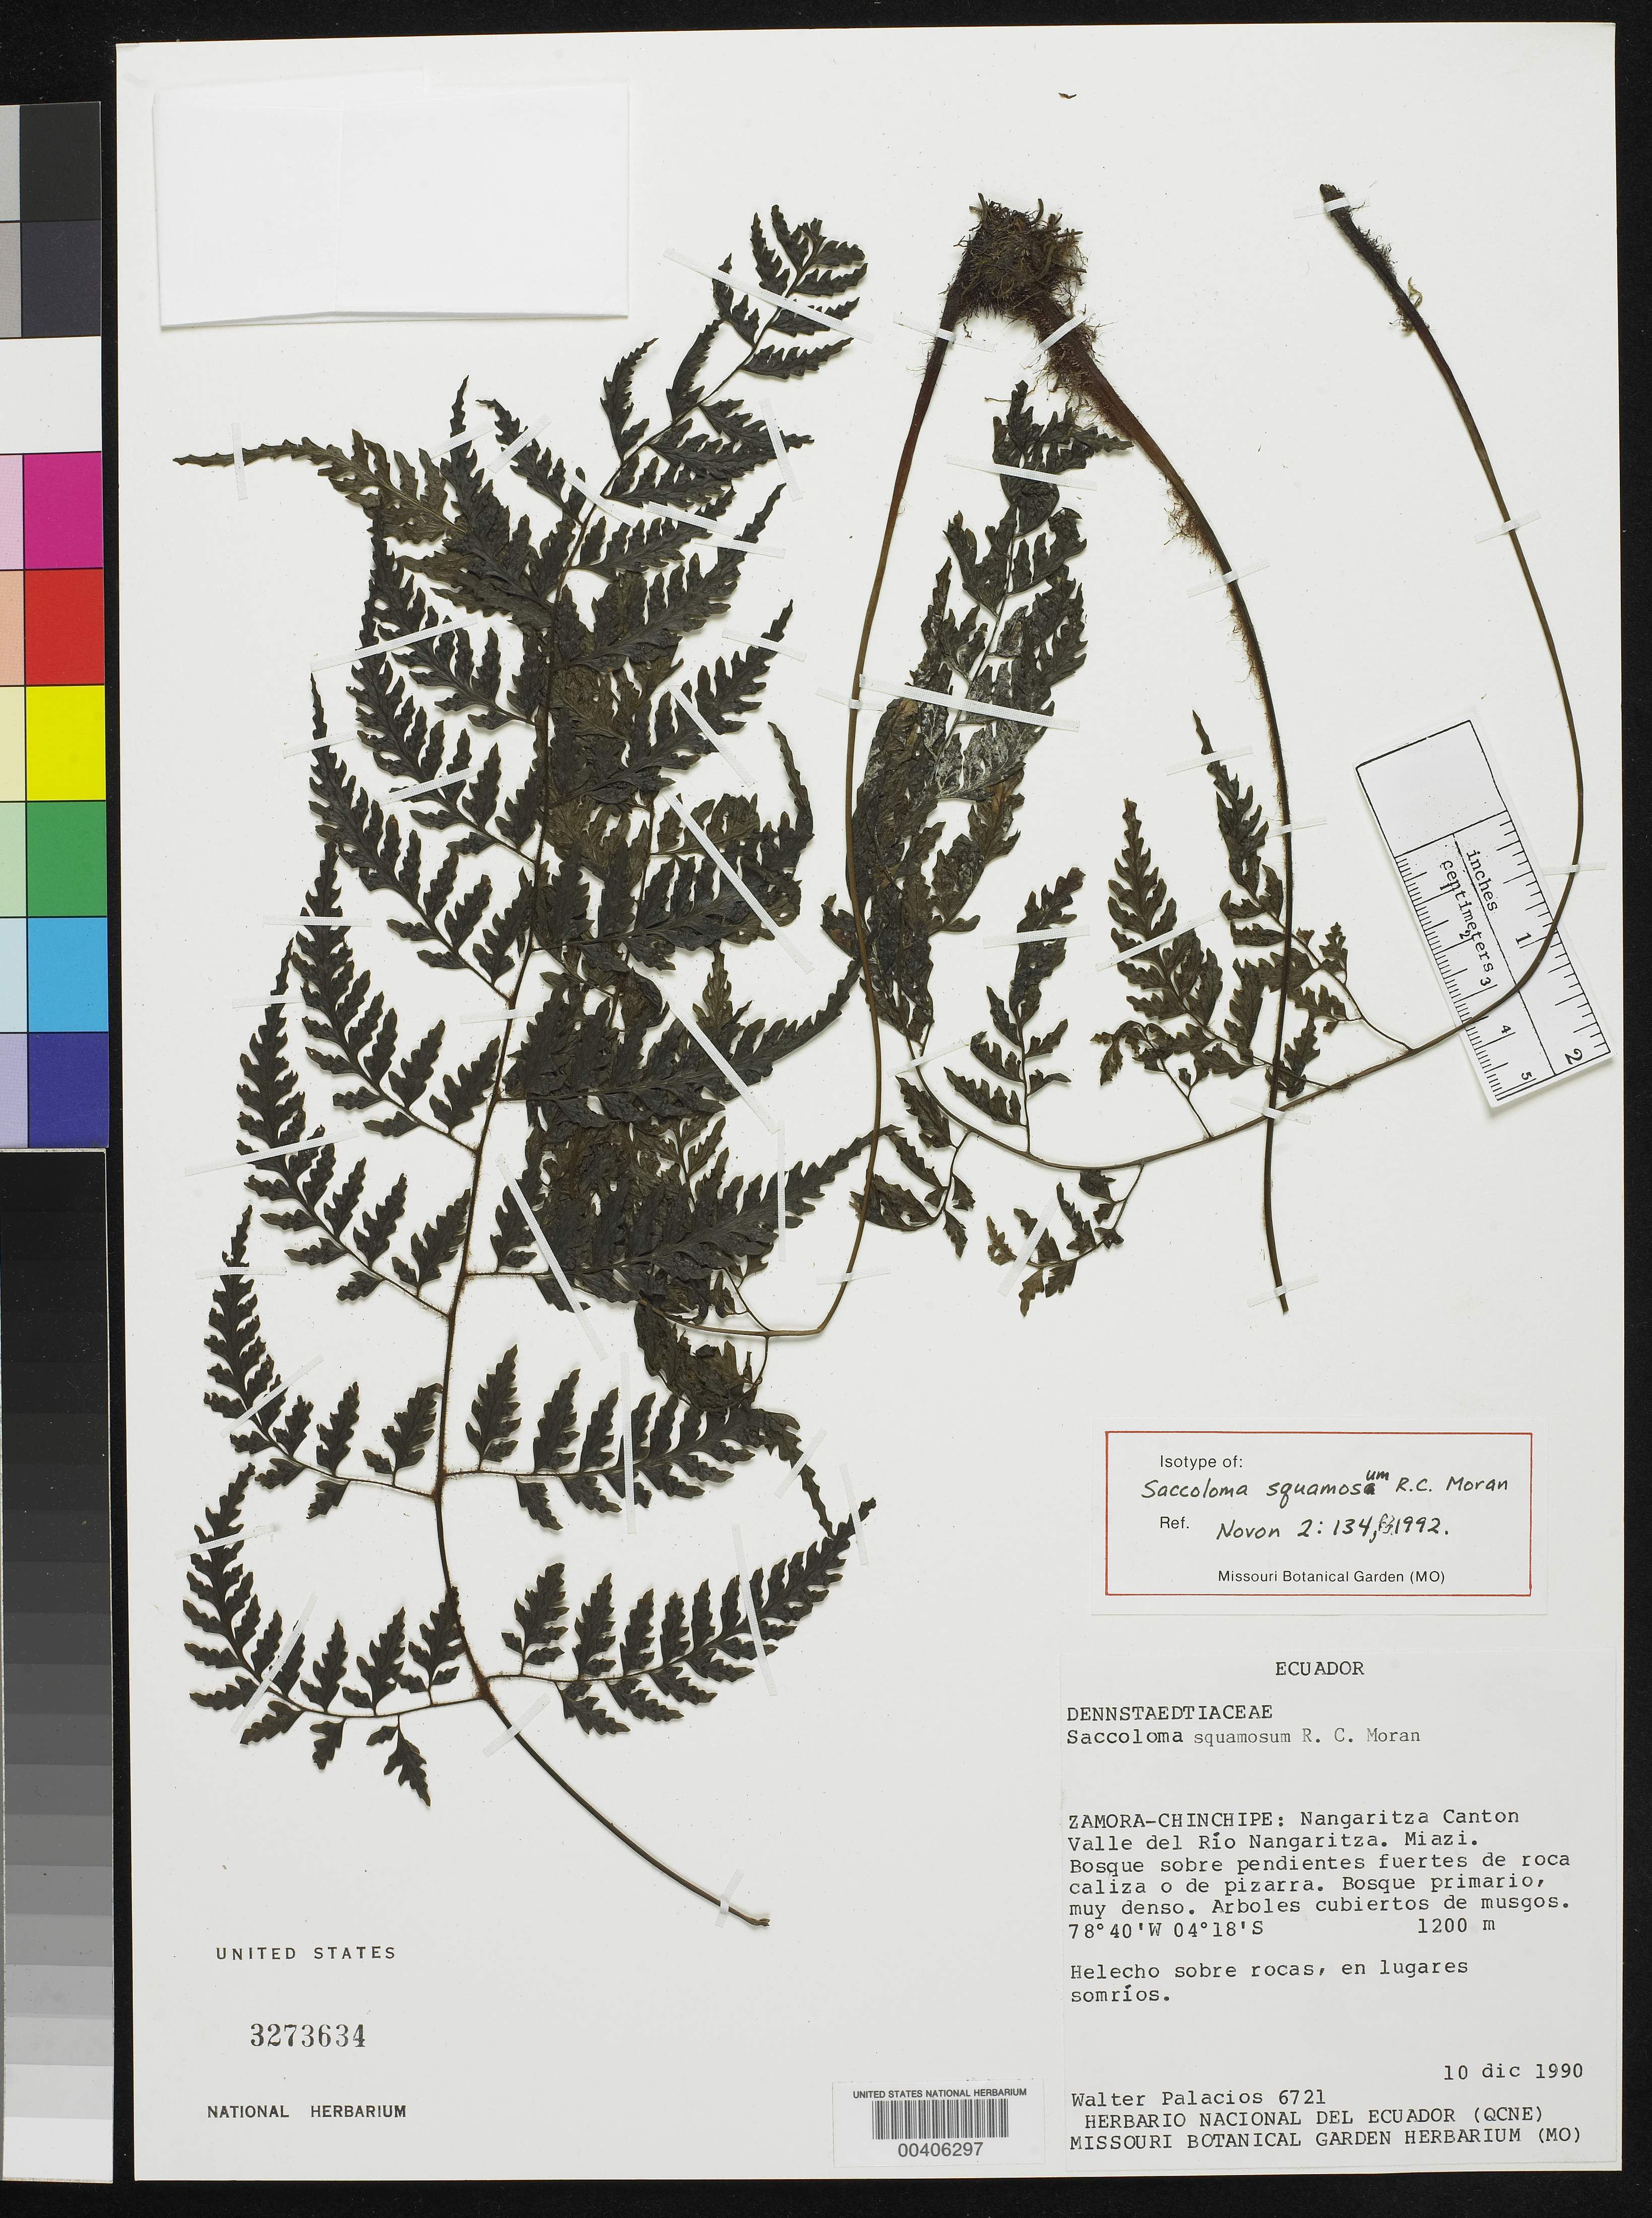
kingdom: Plantae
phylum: Tracheophyta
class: Polypodiopsida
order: Polypodiales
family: Saccolomataceae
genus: Saccoloma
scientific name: Saccoloma squamosum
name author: R.C. Moran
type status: Isotype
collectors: W. Palacios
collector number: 6721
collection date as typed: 10 Dec 1990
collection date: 1990-12-10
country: Ecuador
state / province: Zamora-Chinchipe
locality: Canton Nangaritza, Valle del Rio Nangaritza, Miazi.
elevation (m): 1200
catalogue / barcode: US 3273634